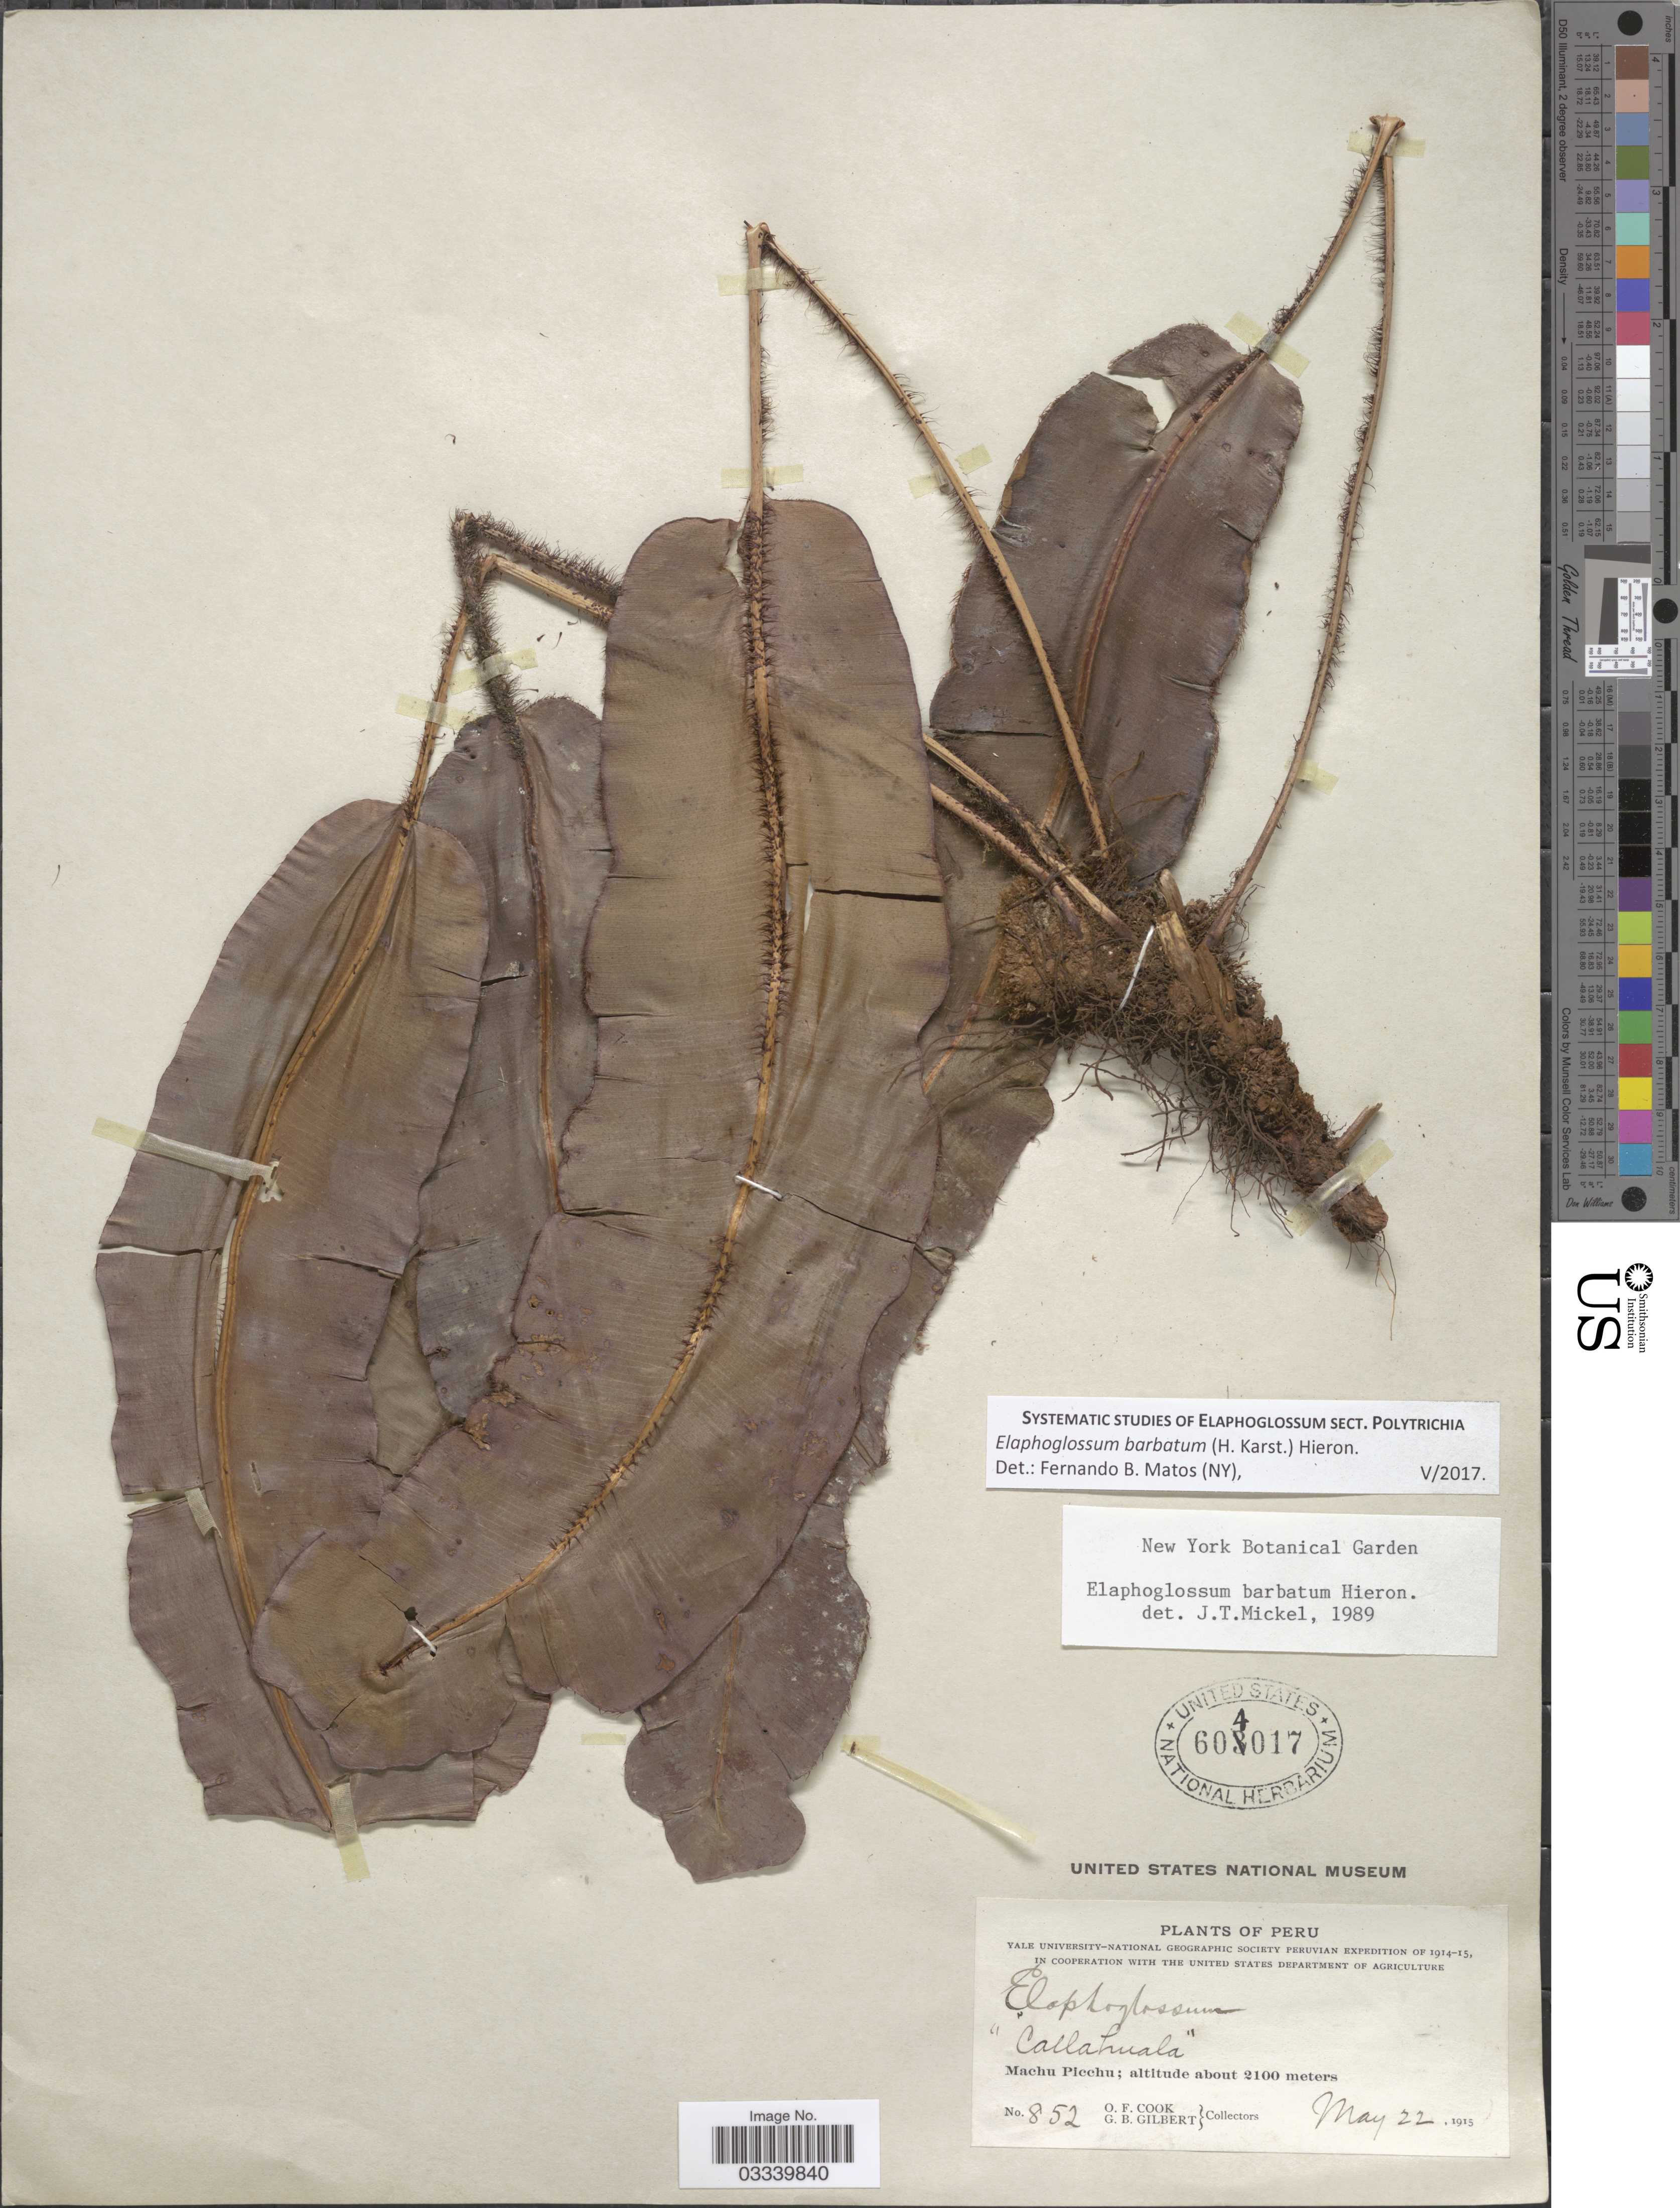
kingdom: Plantae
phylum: Tracheophyta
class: Polypodiopsida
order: Polypodiales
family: Dryopteridaceae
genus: Elaphoglossum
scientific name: Elaphoglossum barbatum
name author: (H. Karst.) Hieron.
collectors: O. F. Cook & G. B. Gilbert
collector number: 852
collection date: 1915-05-22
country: Peru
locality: Machu Picchu.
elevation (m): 2100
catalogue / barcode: US 604017